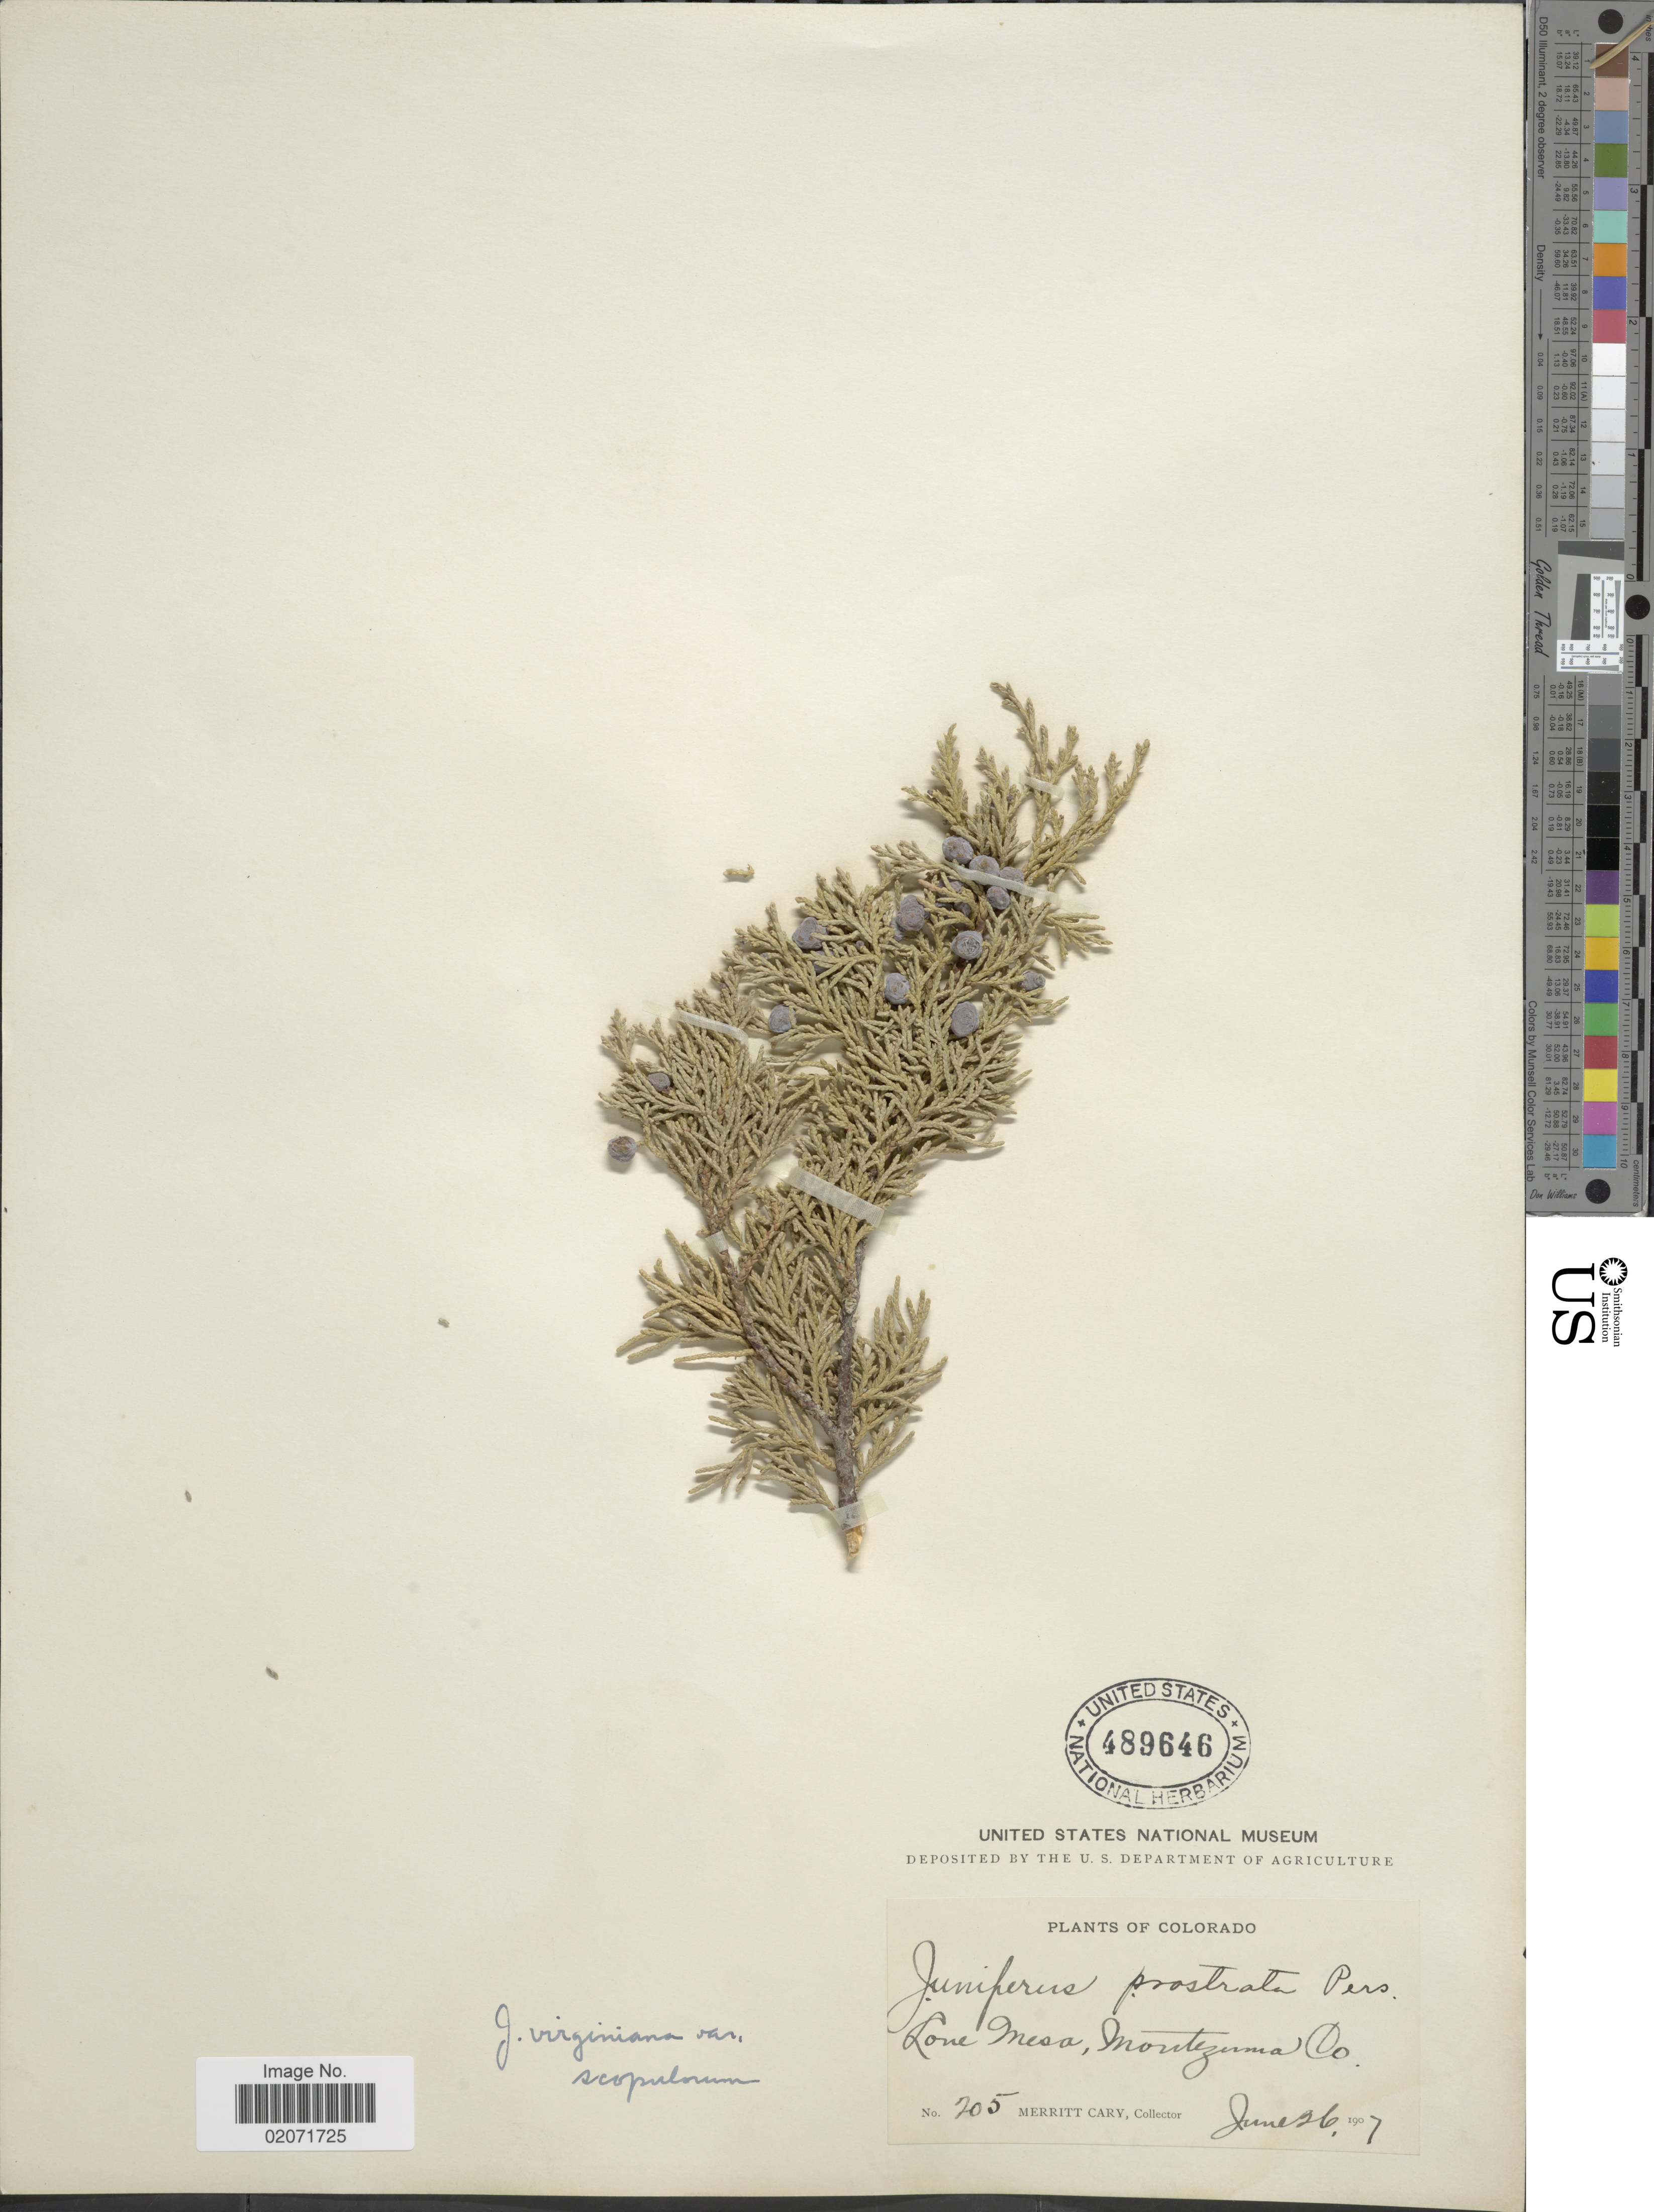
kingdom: Plantae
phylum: Tracheophyta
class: Pinopsida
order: Pinales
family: Cupressaceae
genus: Juniperus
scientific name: Juniperus scopulorum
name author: Sarg.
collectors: M. Cary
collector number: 205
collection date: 1907-06-26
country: United States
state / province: Colorado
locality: Lone Mesa, Montezerma Co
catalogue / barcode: US 489646